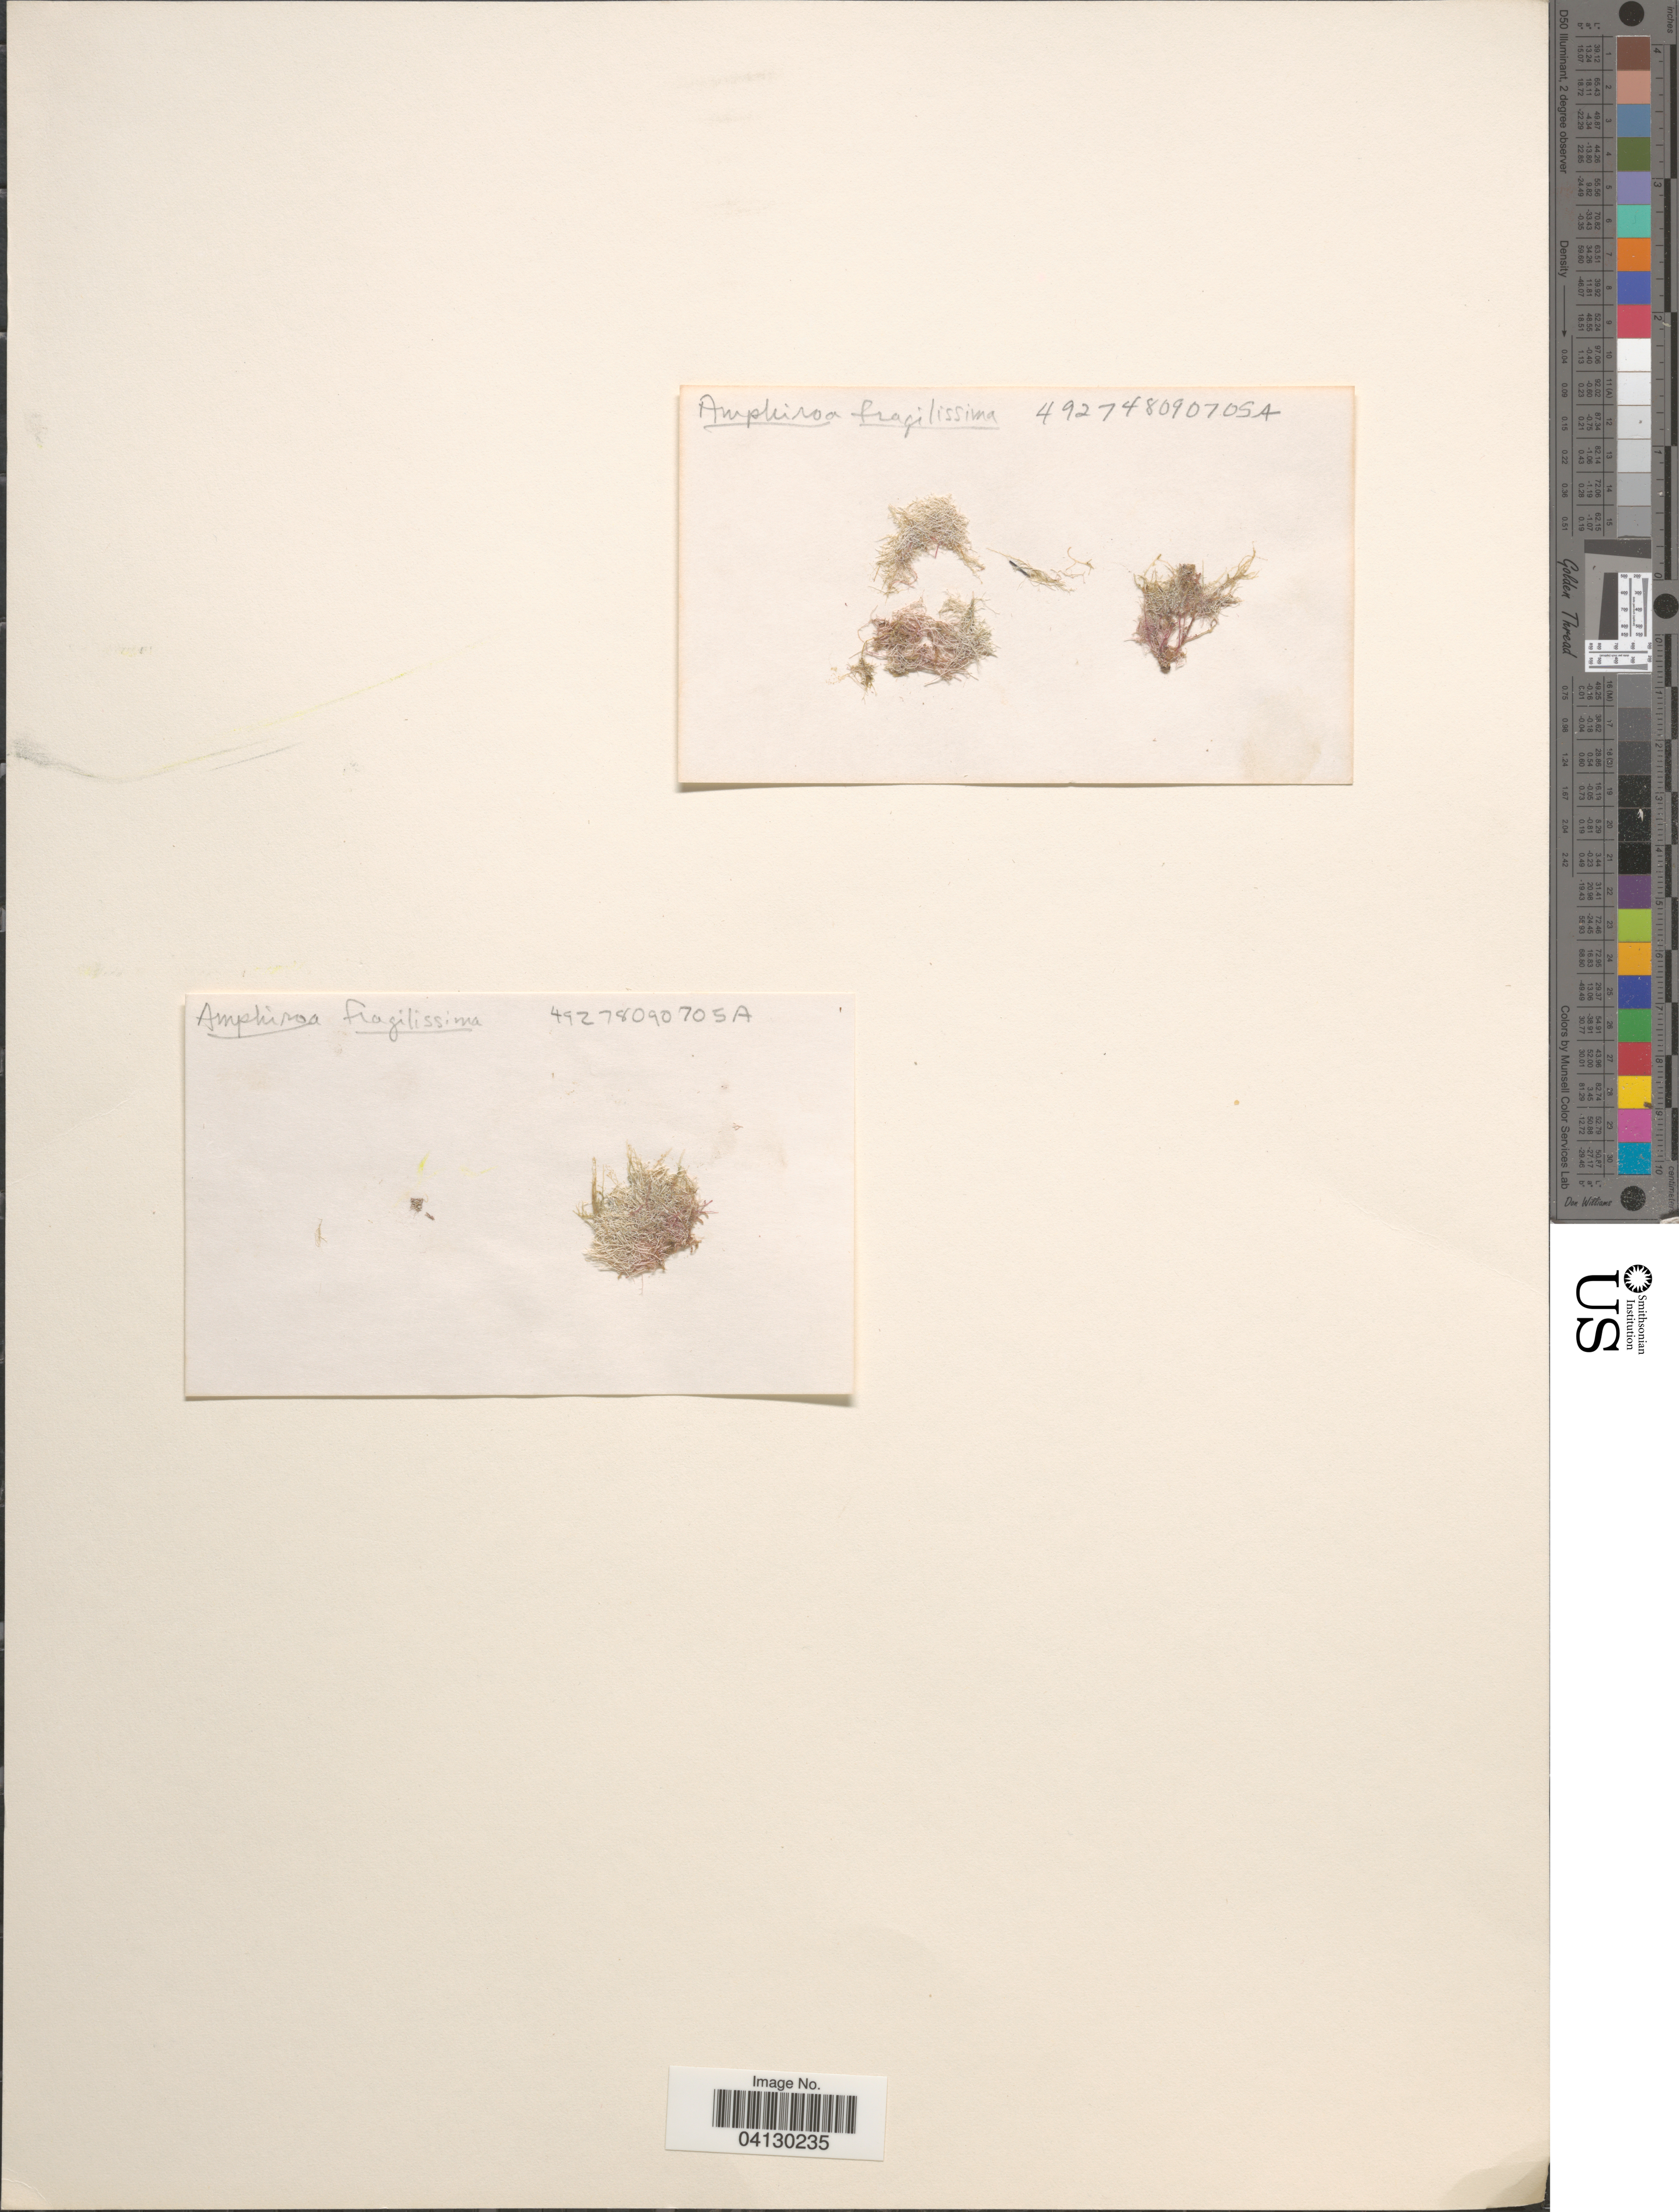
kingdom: Plantae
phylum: Rhodophyta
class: Florideophyceae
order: Corallinales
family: Lithophyllaceae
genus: Amphiroa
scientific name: Amphiroa fragilissima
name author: (L.) J.V.Lamouroux